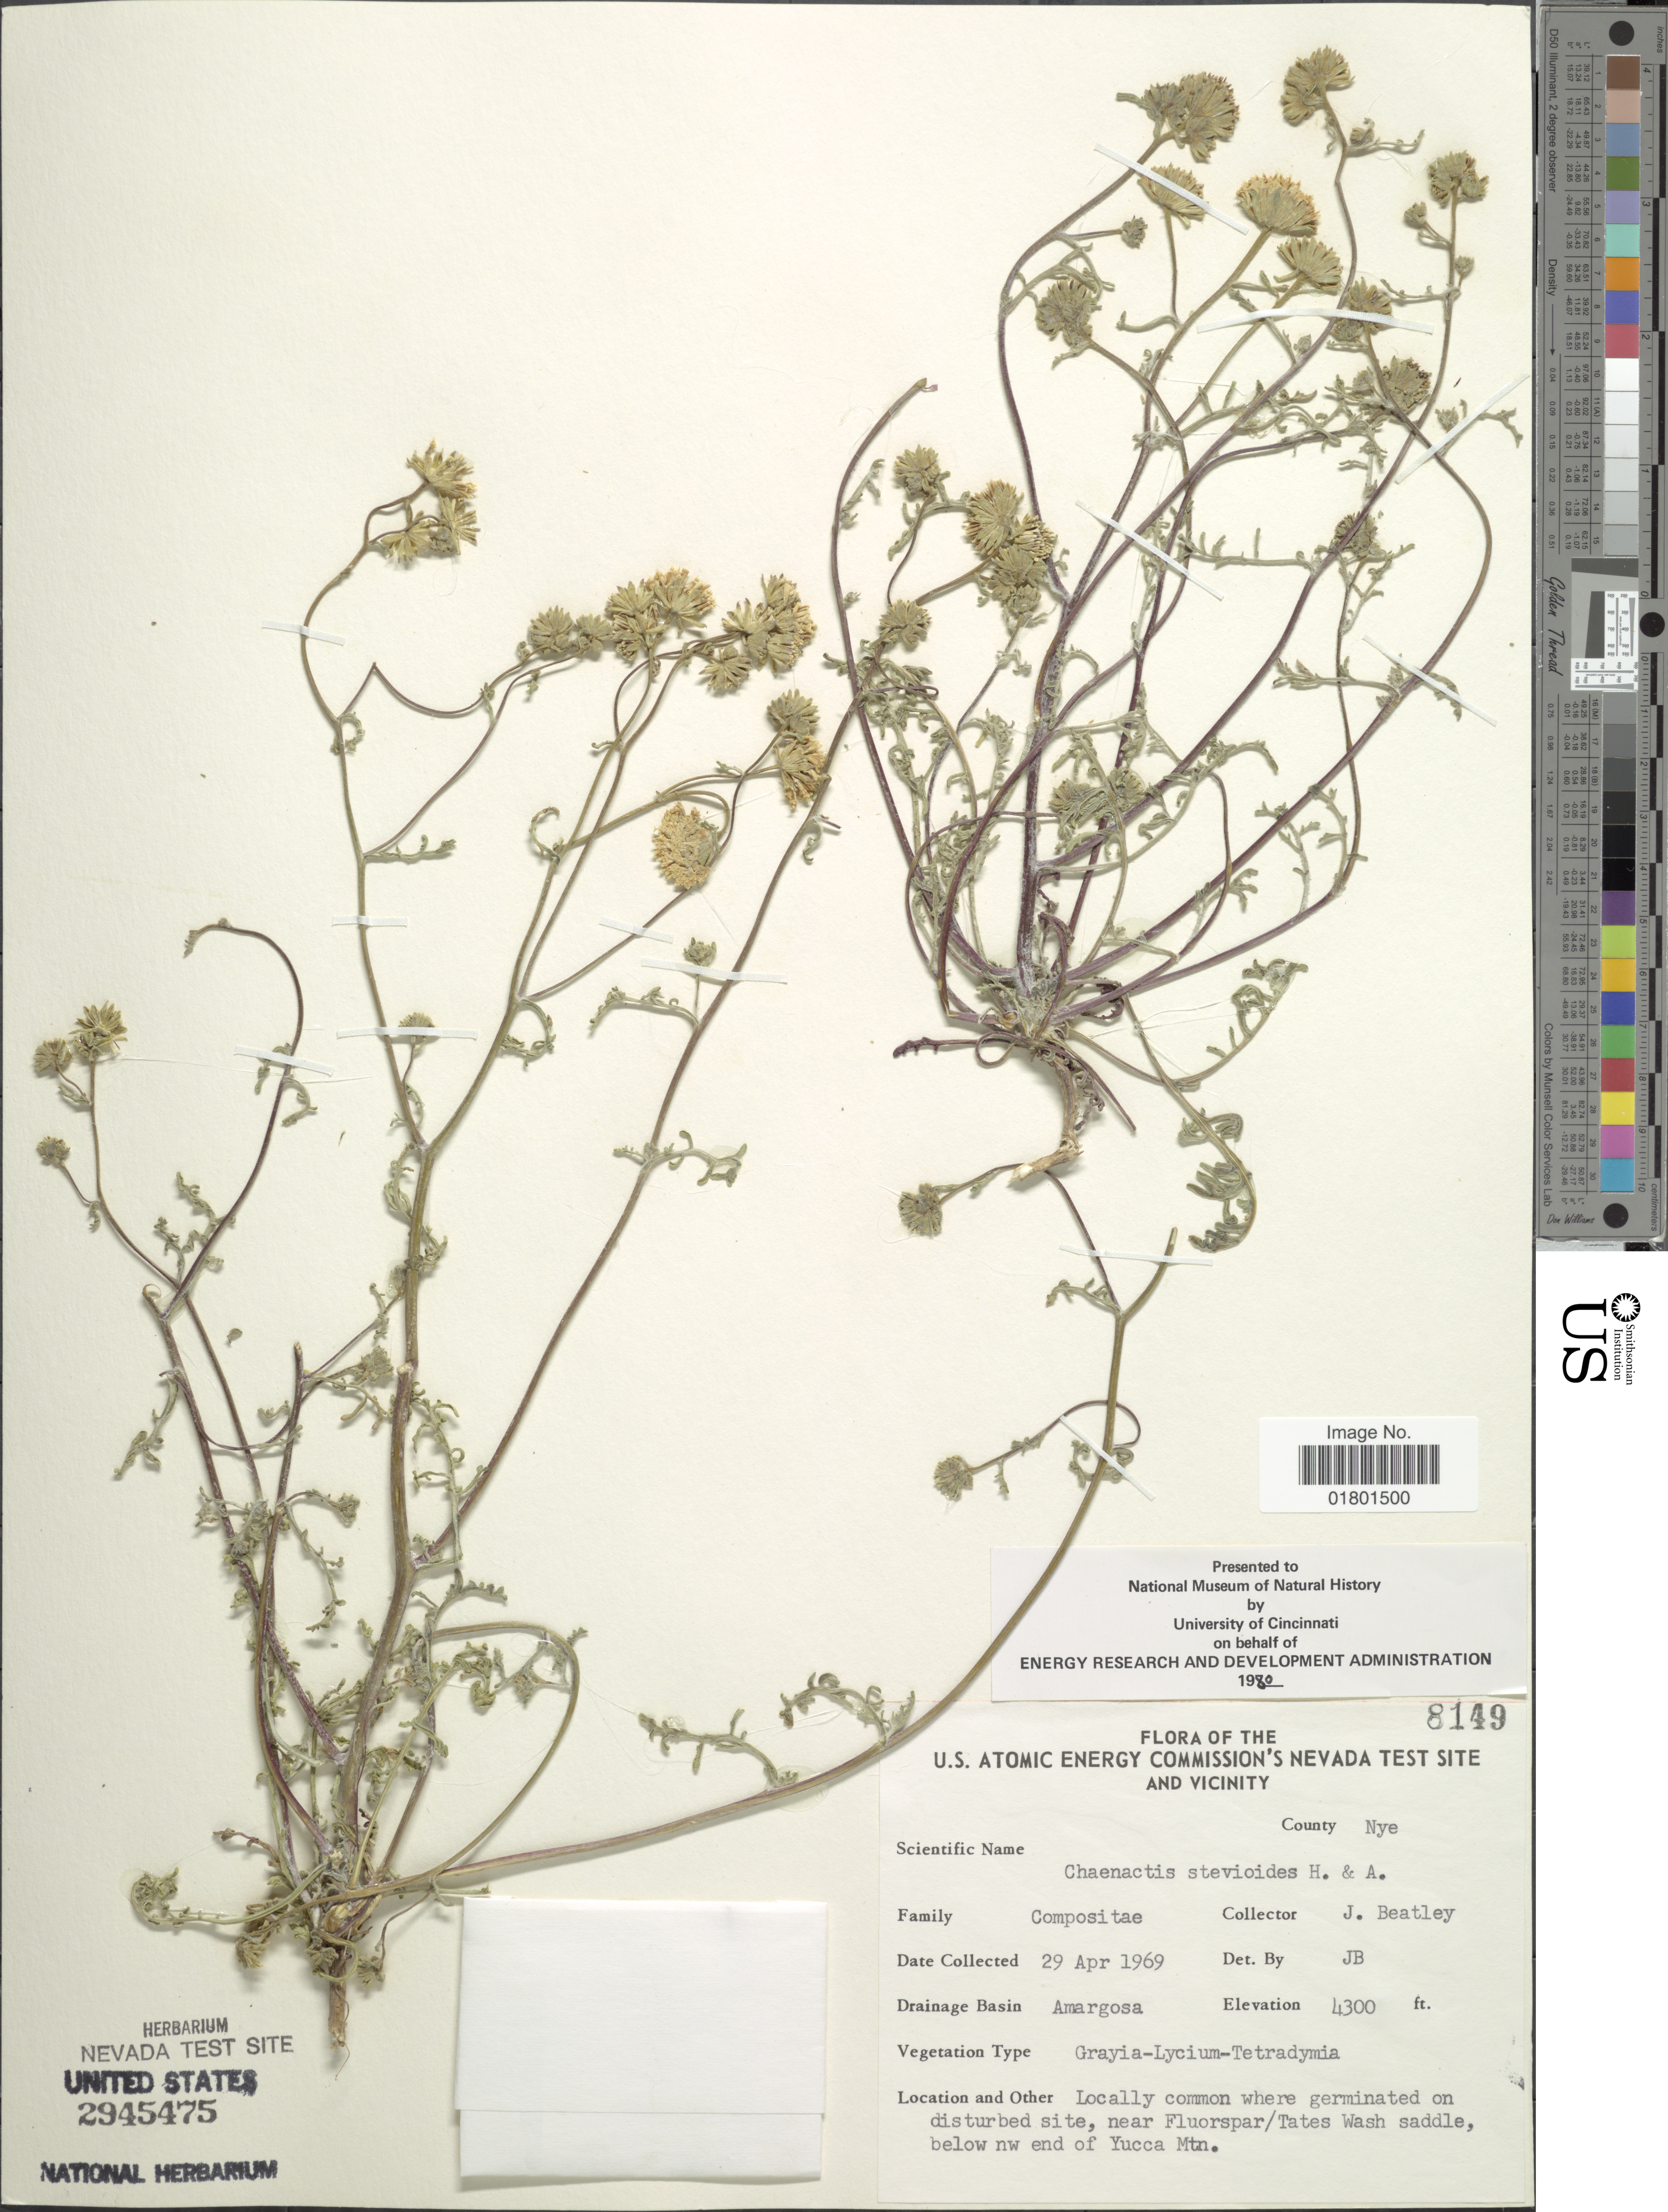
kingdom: Plantae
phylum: Tracheophyta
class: Magnoliopsida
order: Asterales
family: Asteraceae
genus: Chaenactis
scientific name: Chaenactis stevioides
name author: Hook. & Arn.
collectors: J. C. Beatley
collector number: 8149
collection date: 1969-04-29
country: United States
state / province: Nevada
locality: U. S. Atomic Energy Commission's Nevada Test Site and vicinity, County Nye, Amargosa, near Fluorspar/Tates Wash saddle, below nw end of Yucca Mtn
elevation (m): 1311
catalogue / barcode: US 2945475